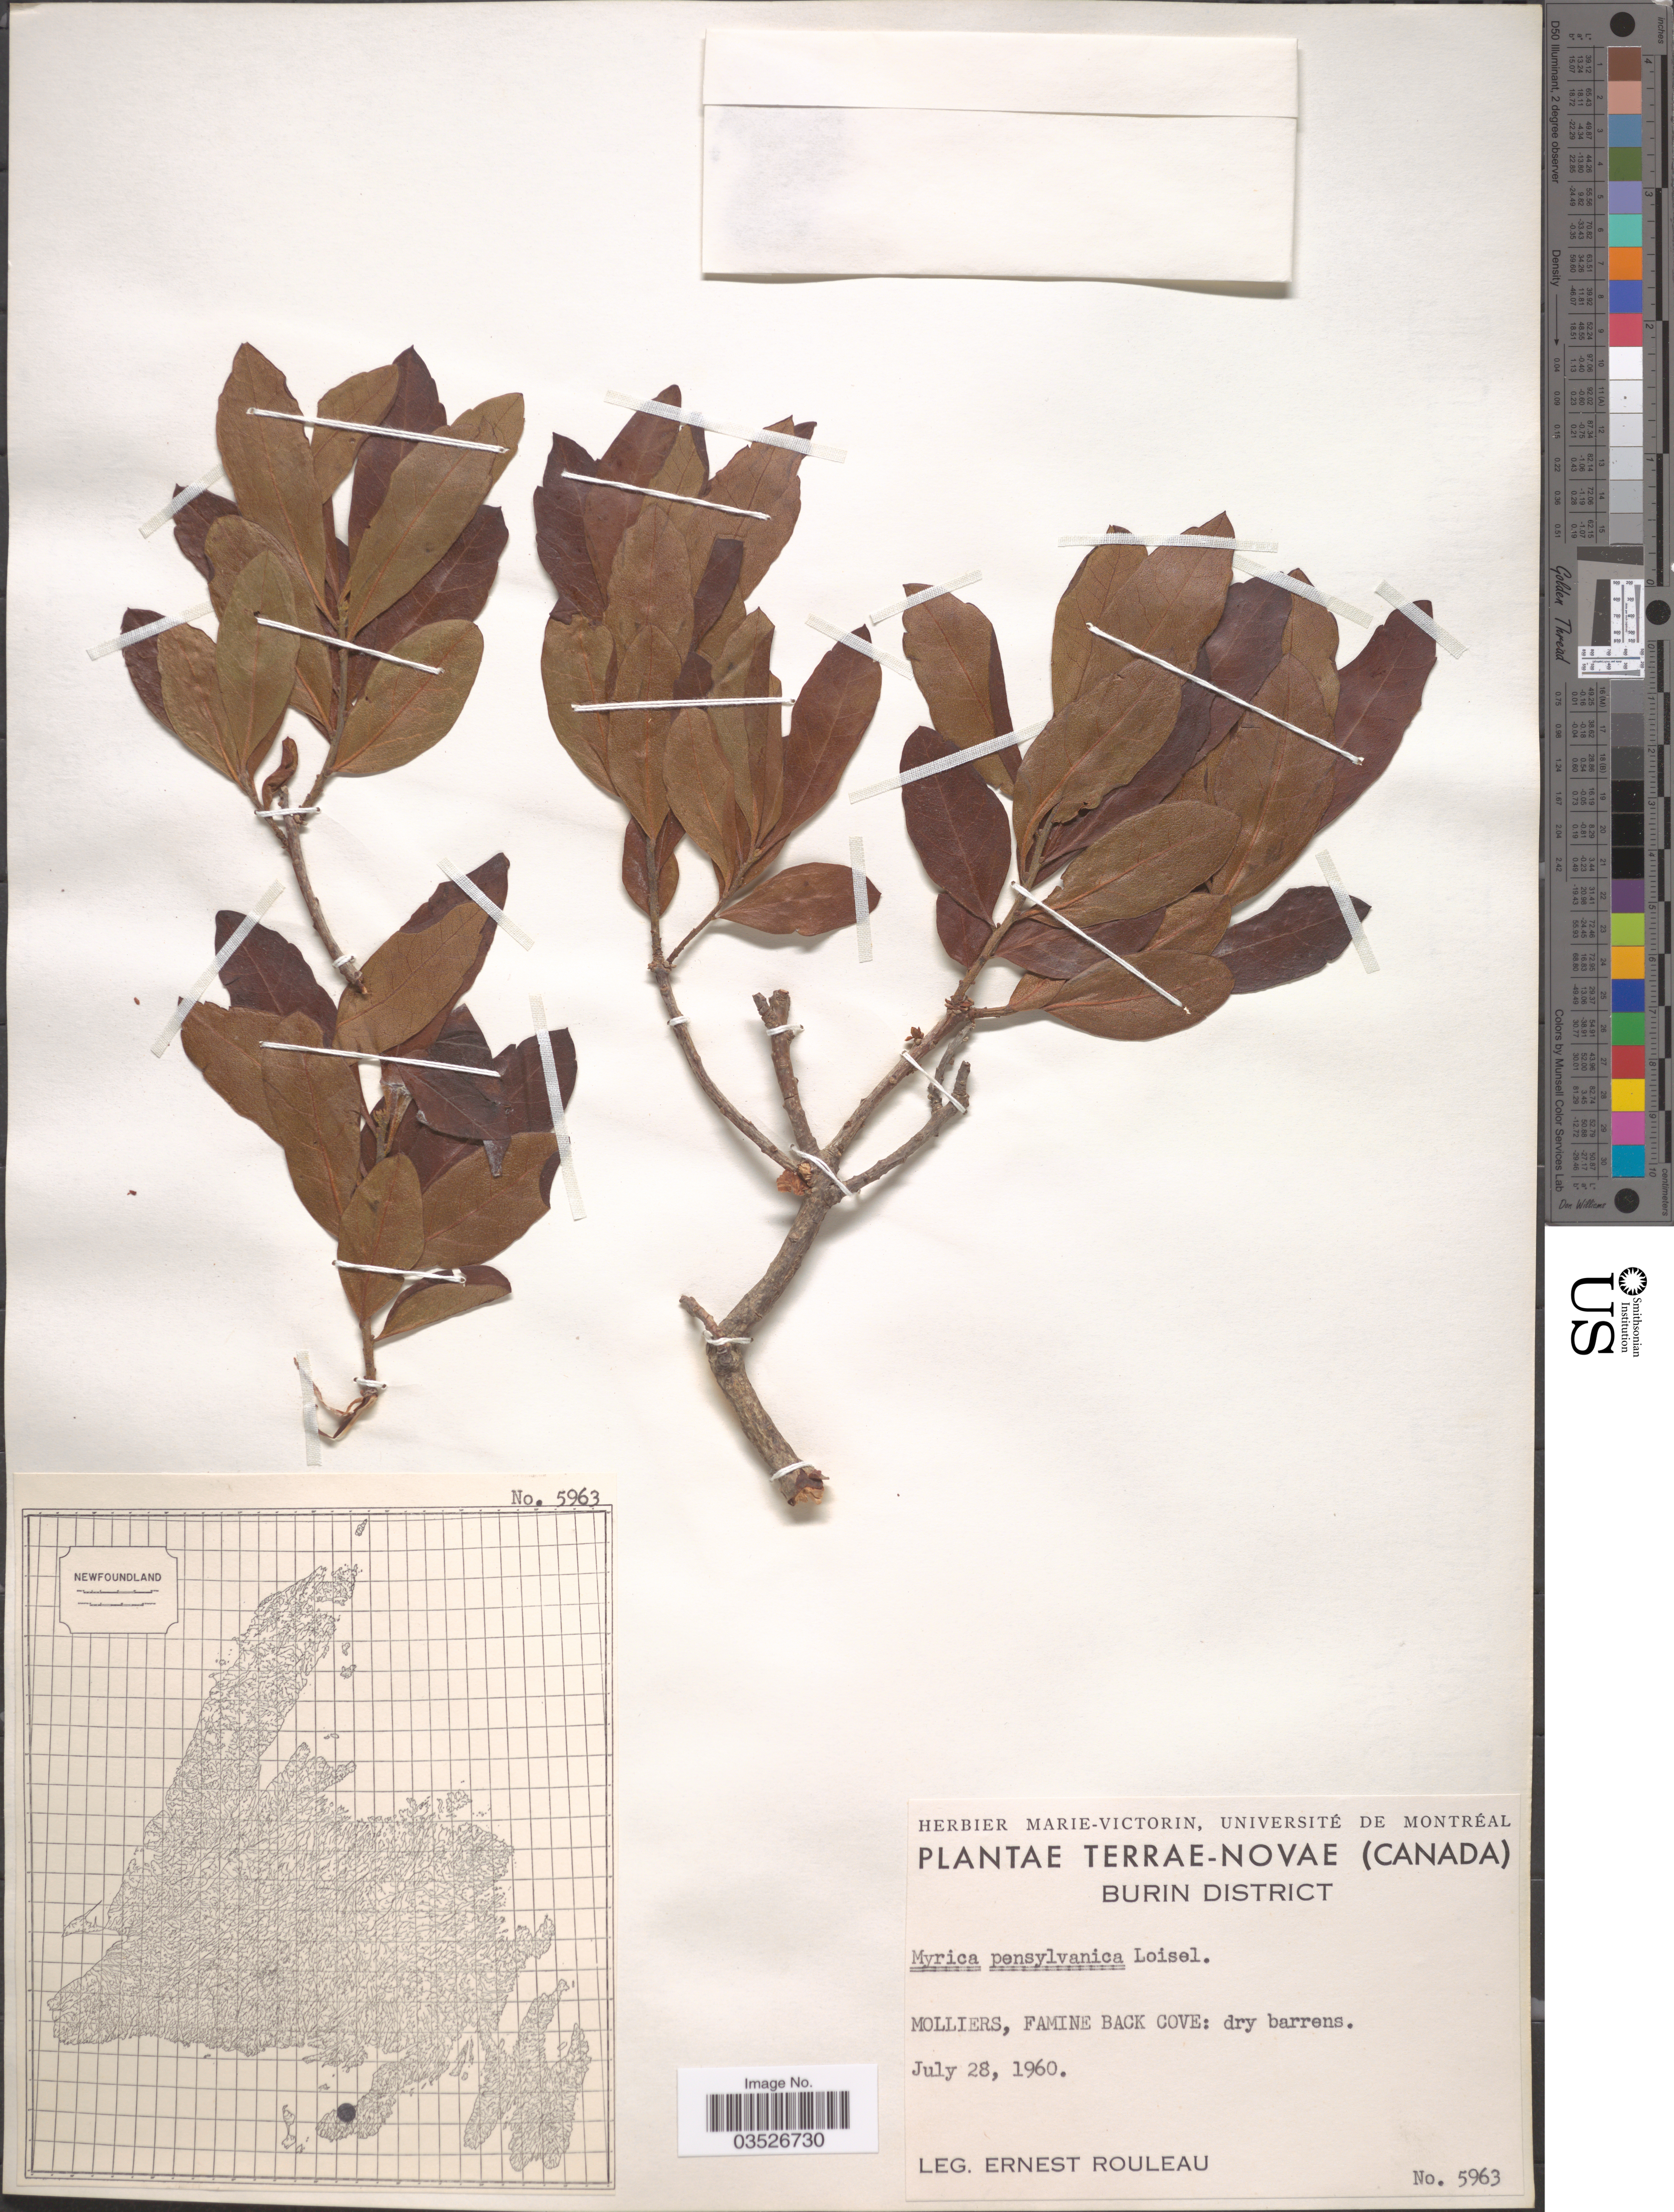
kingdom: Plantae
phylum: Tracheophyta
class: Magnoliopsida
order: Fagales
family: Myricaceae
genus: Morella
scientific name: Morella pensylvanica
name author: (Mirb.) Kartesz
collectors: J. Rouleau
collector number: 5963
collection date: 1960-07-28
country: Canada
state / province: Newfoundland and Labrador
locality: Terrae-Novae. Burin District. Molliers, Famine Back Cove: dry barrens.